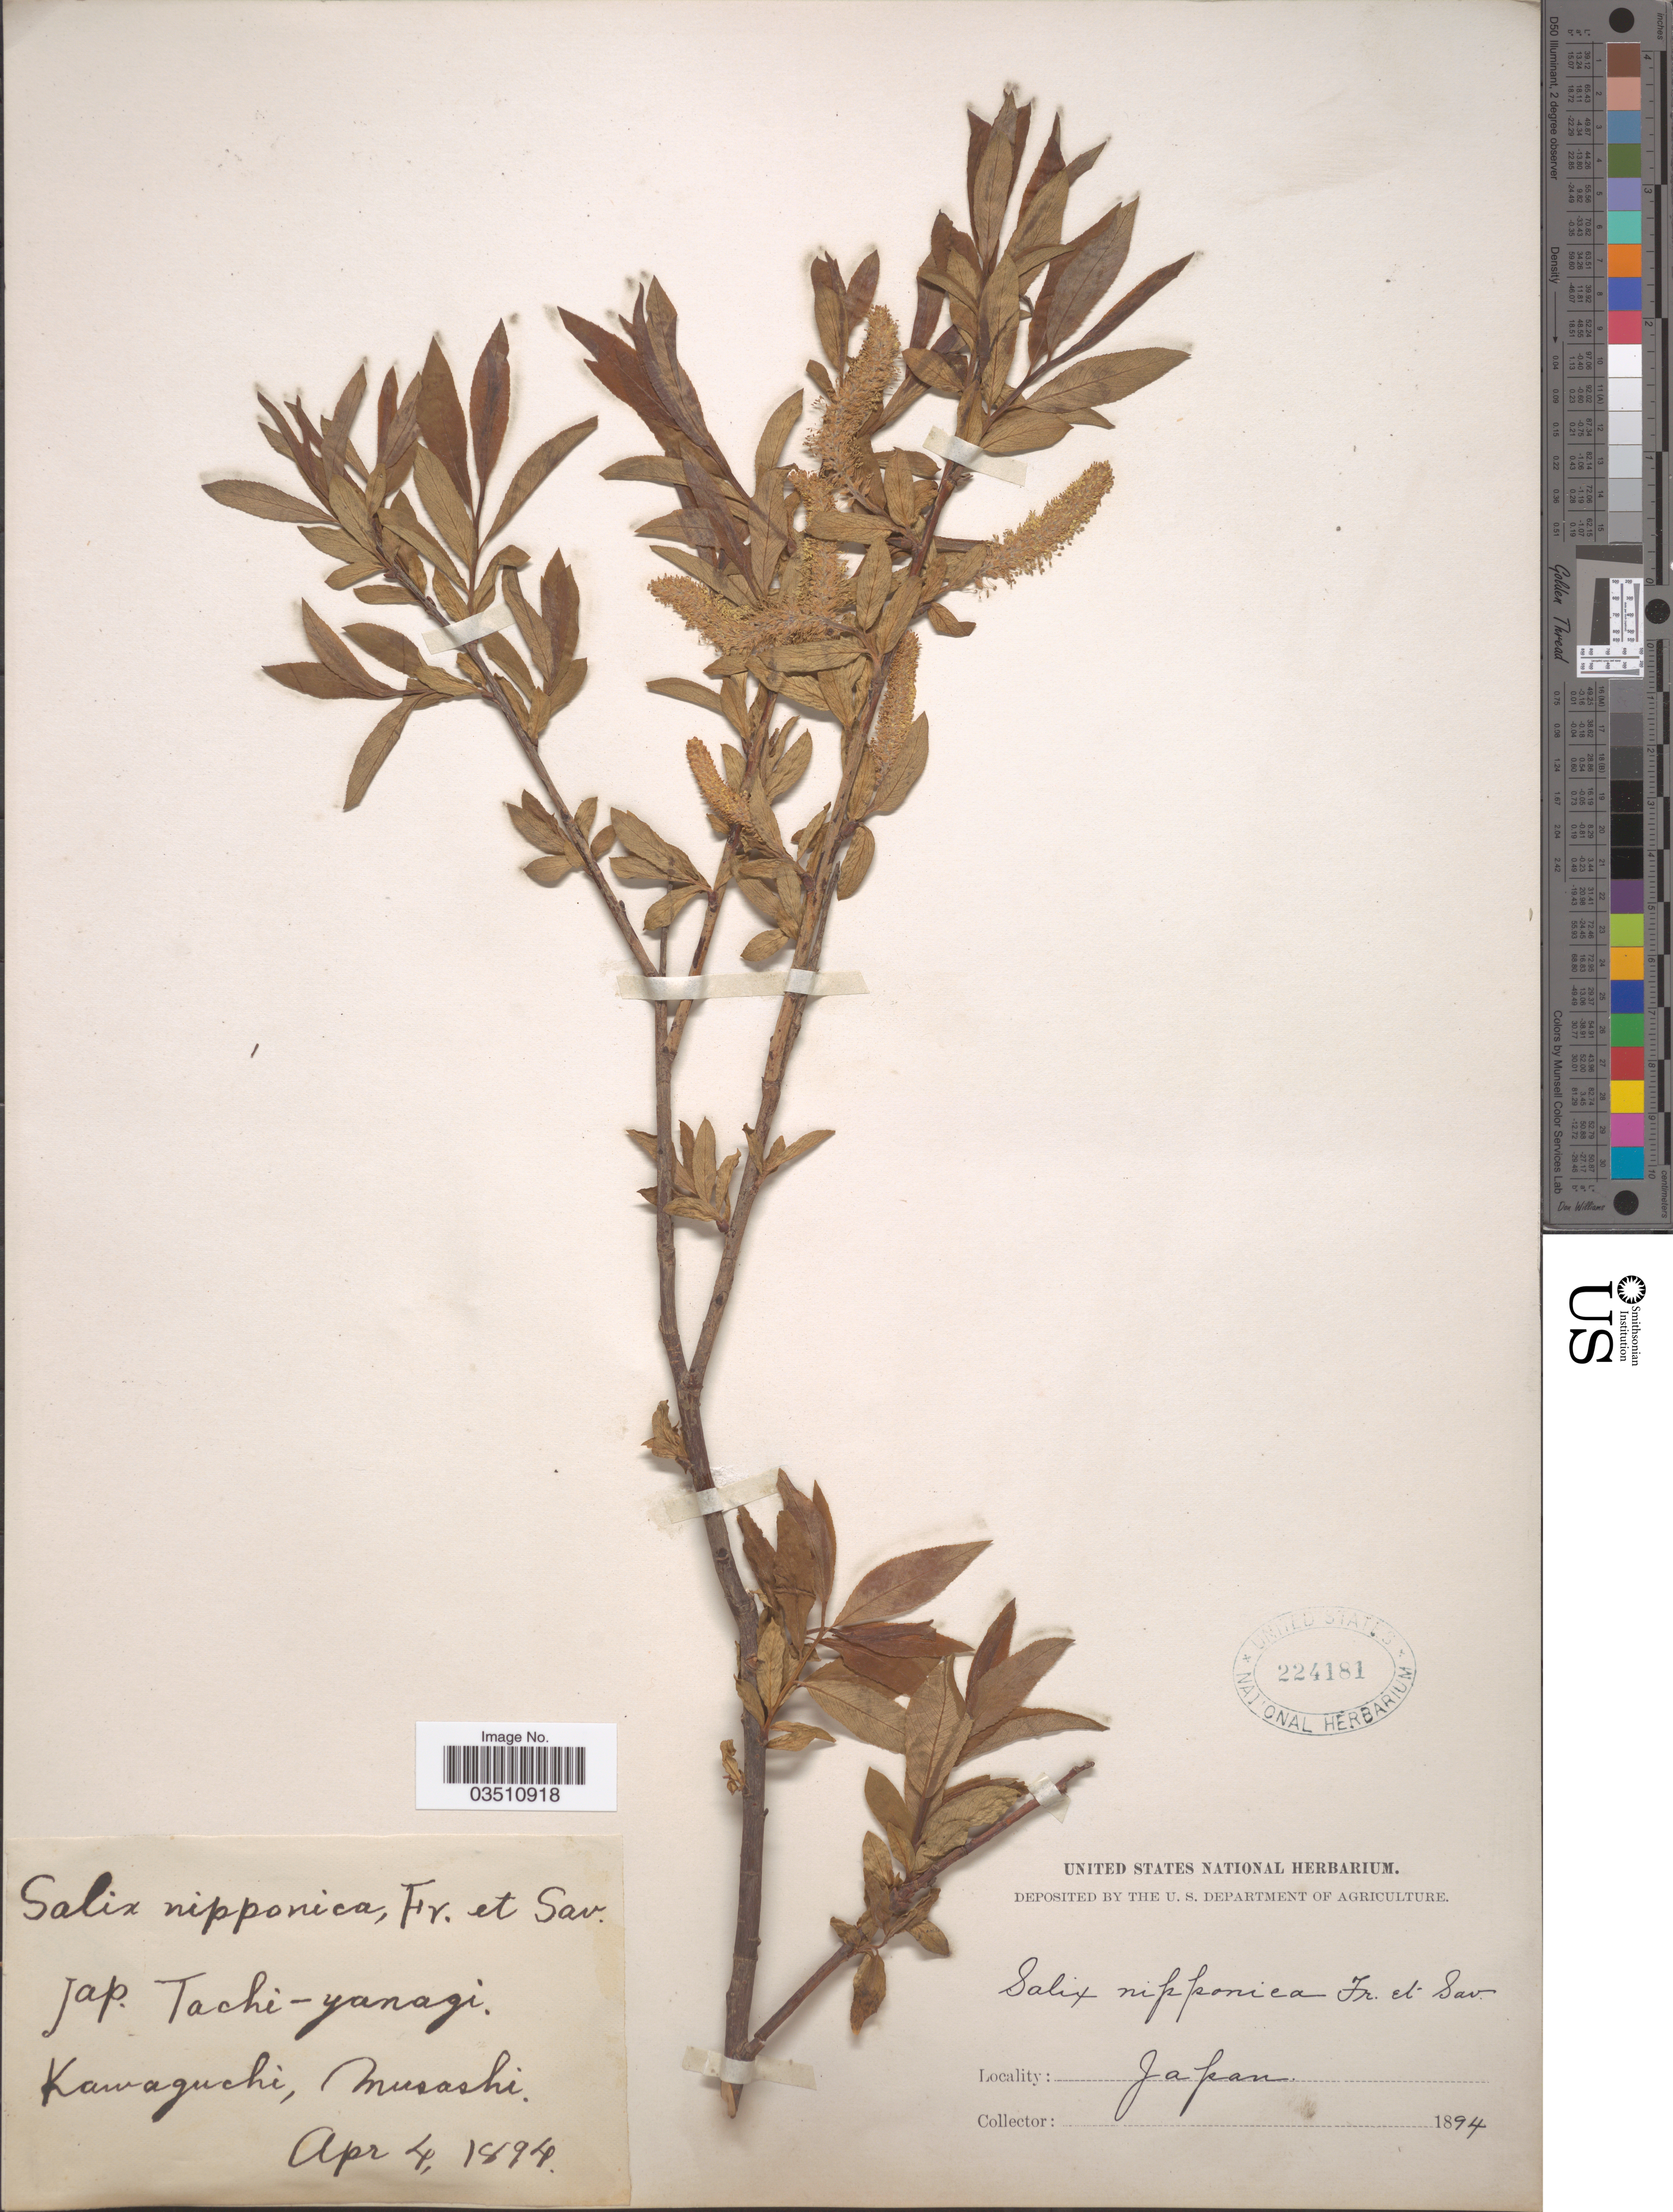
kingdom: Plantae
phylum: Tracheophyta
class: Magnoliopsida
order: Malpighiales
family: Salicaceae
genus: Salix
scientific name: Salix nipponica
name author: Franch. & Sav.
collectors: ex herb. United States National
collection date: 1894-04-04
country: Japan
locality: Kawaguchi, Musashi.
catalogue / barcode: US 224181